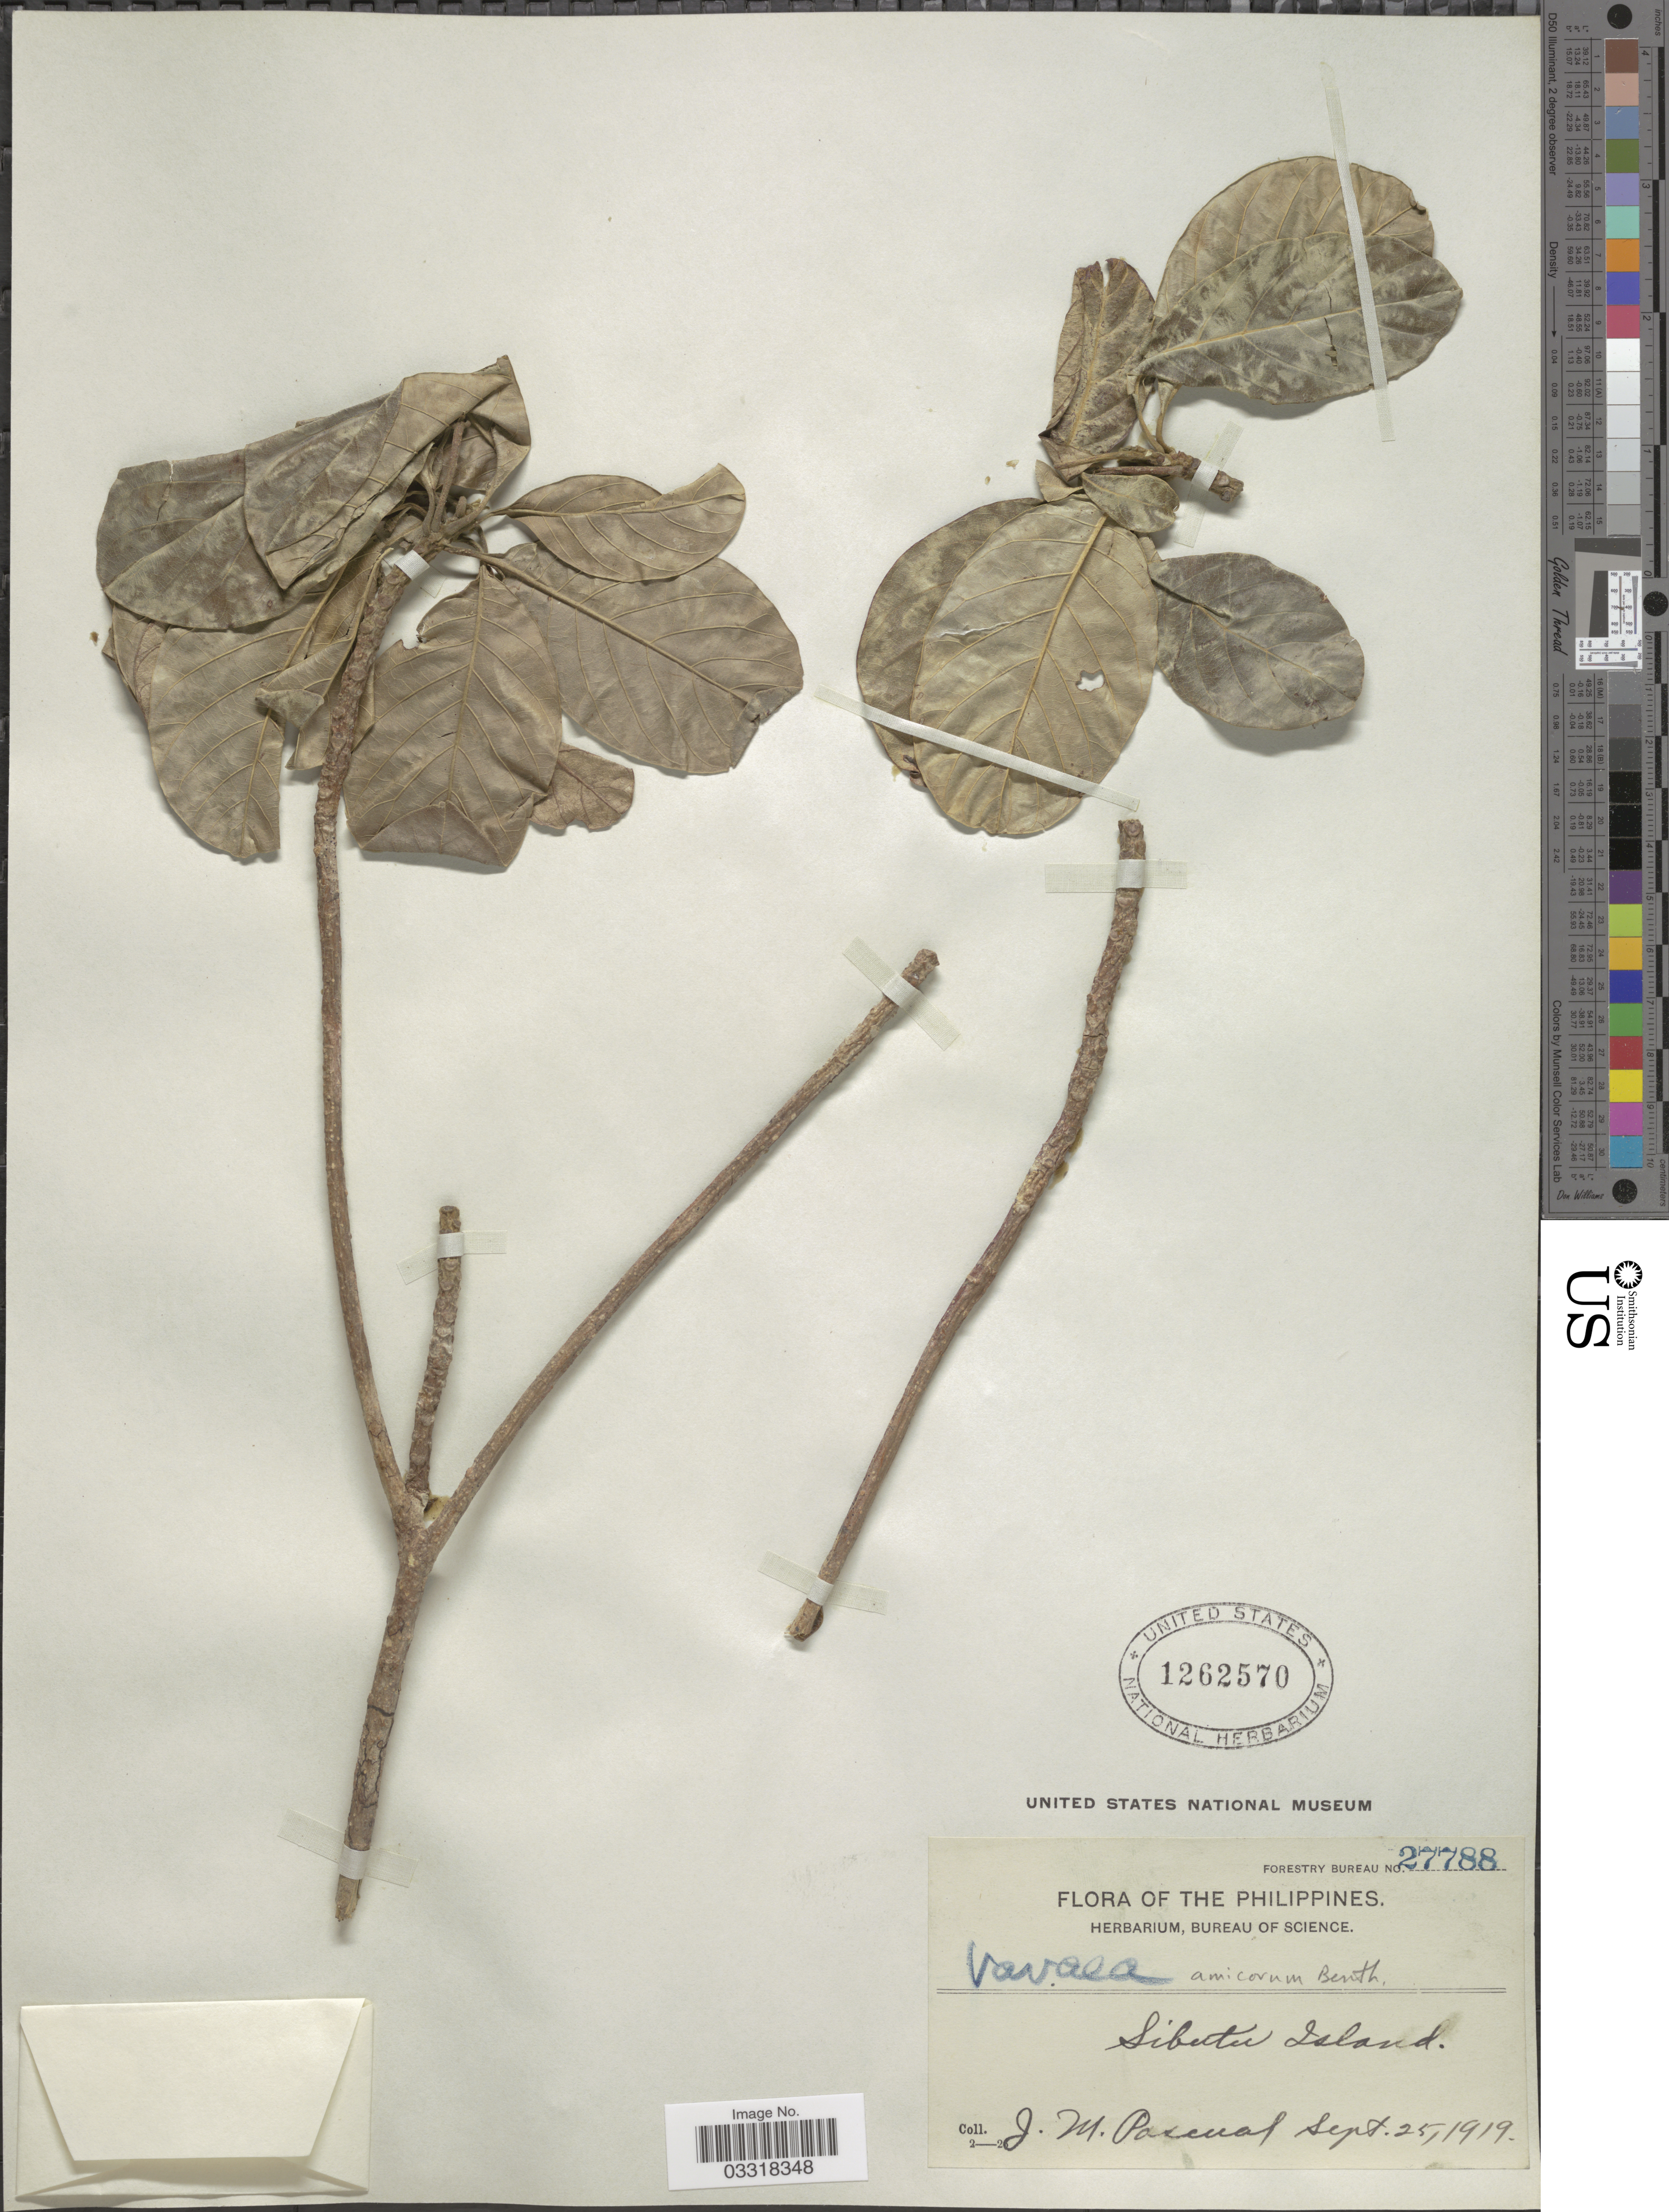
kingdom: Plantae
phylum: Tracheophyta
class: Magnoliopsida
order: Sapindales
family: Meliaceae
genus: Vavaea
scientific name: Vavaea amicorum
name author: Benth.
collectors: J. Pascual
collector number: Forestry Bureau 27788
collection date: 1919-09-25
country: Philippines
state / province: Muslim Mindanao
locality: Sibutu Island.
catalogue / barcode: US 1262570